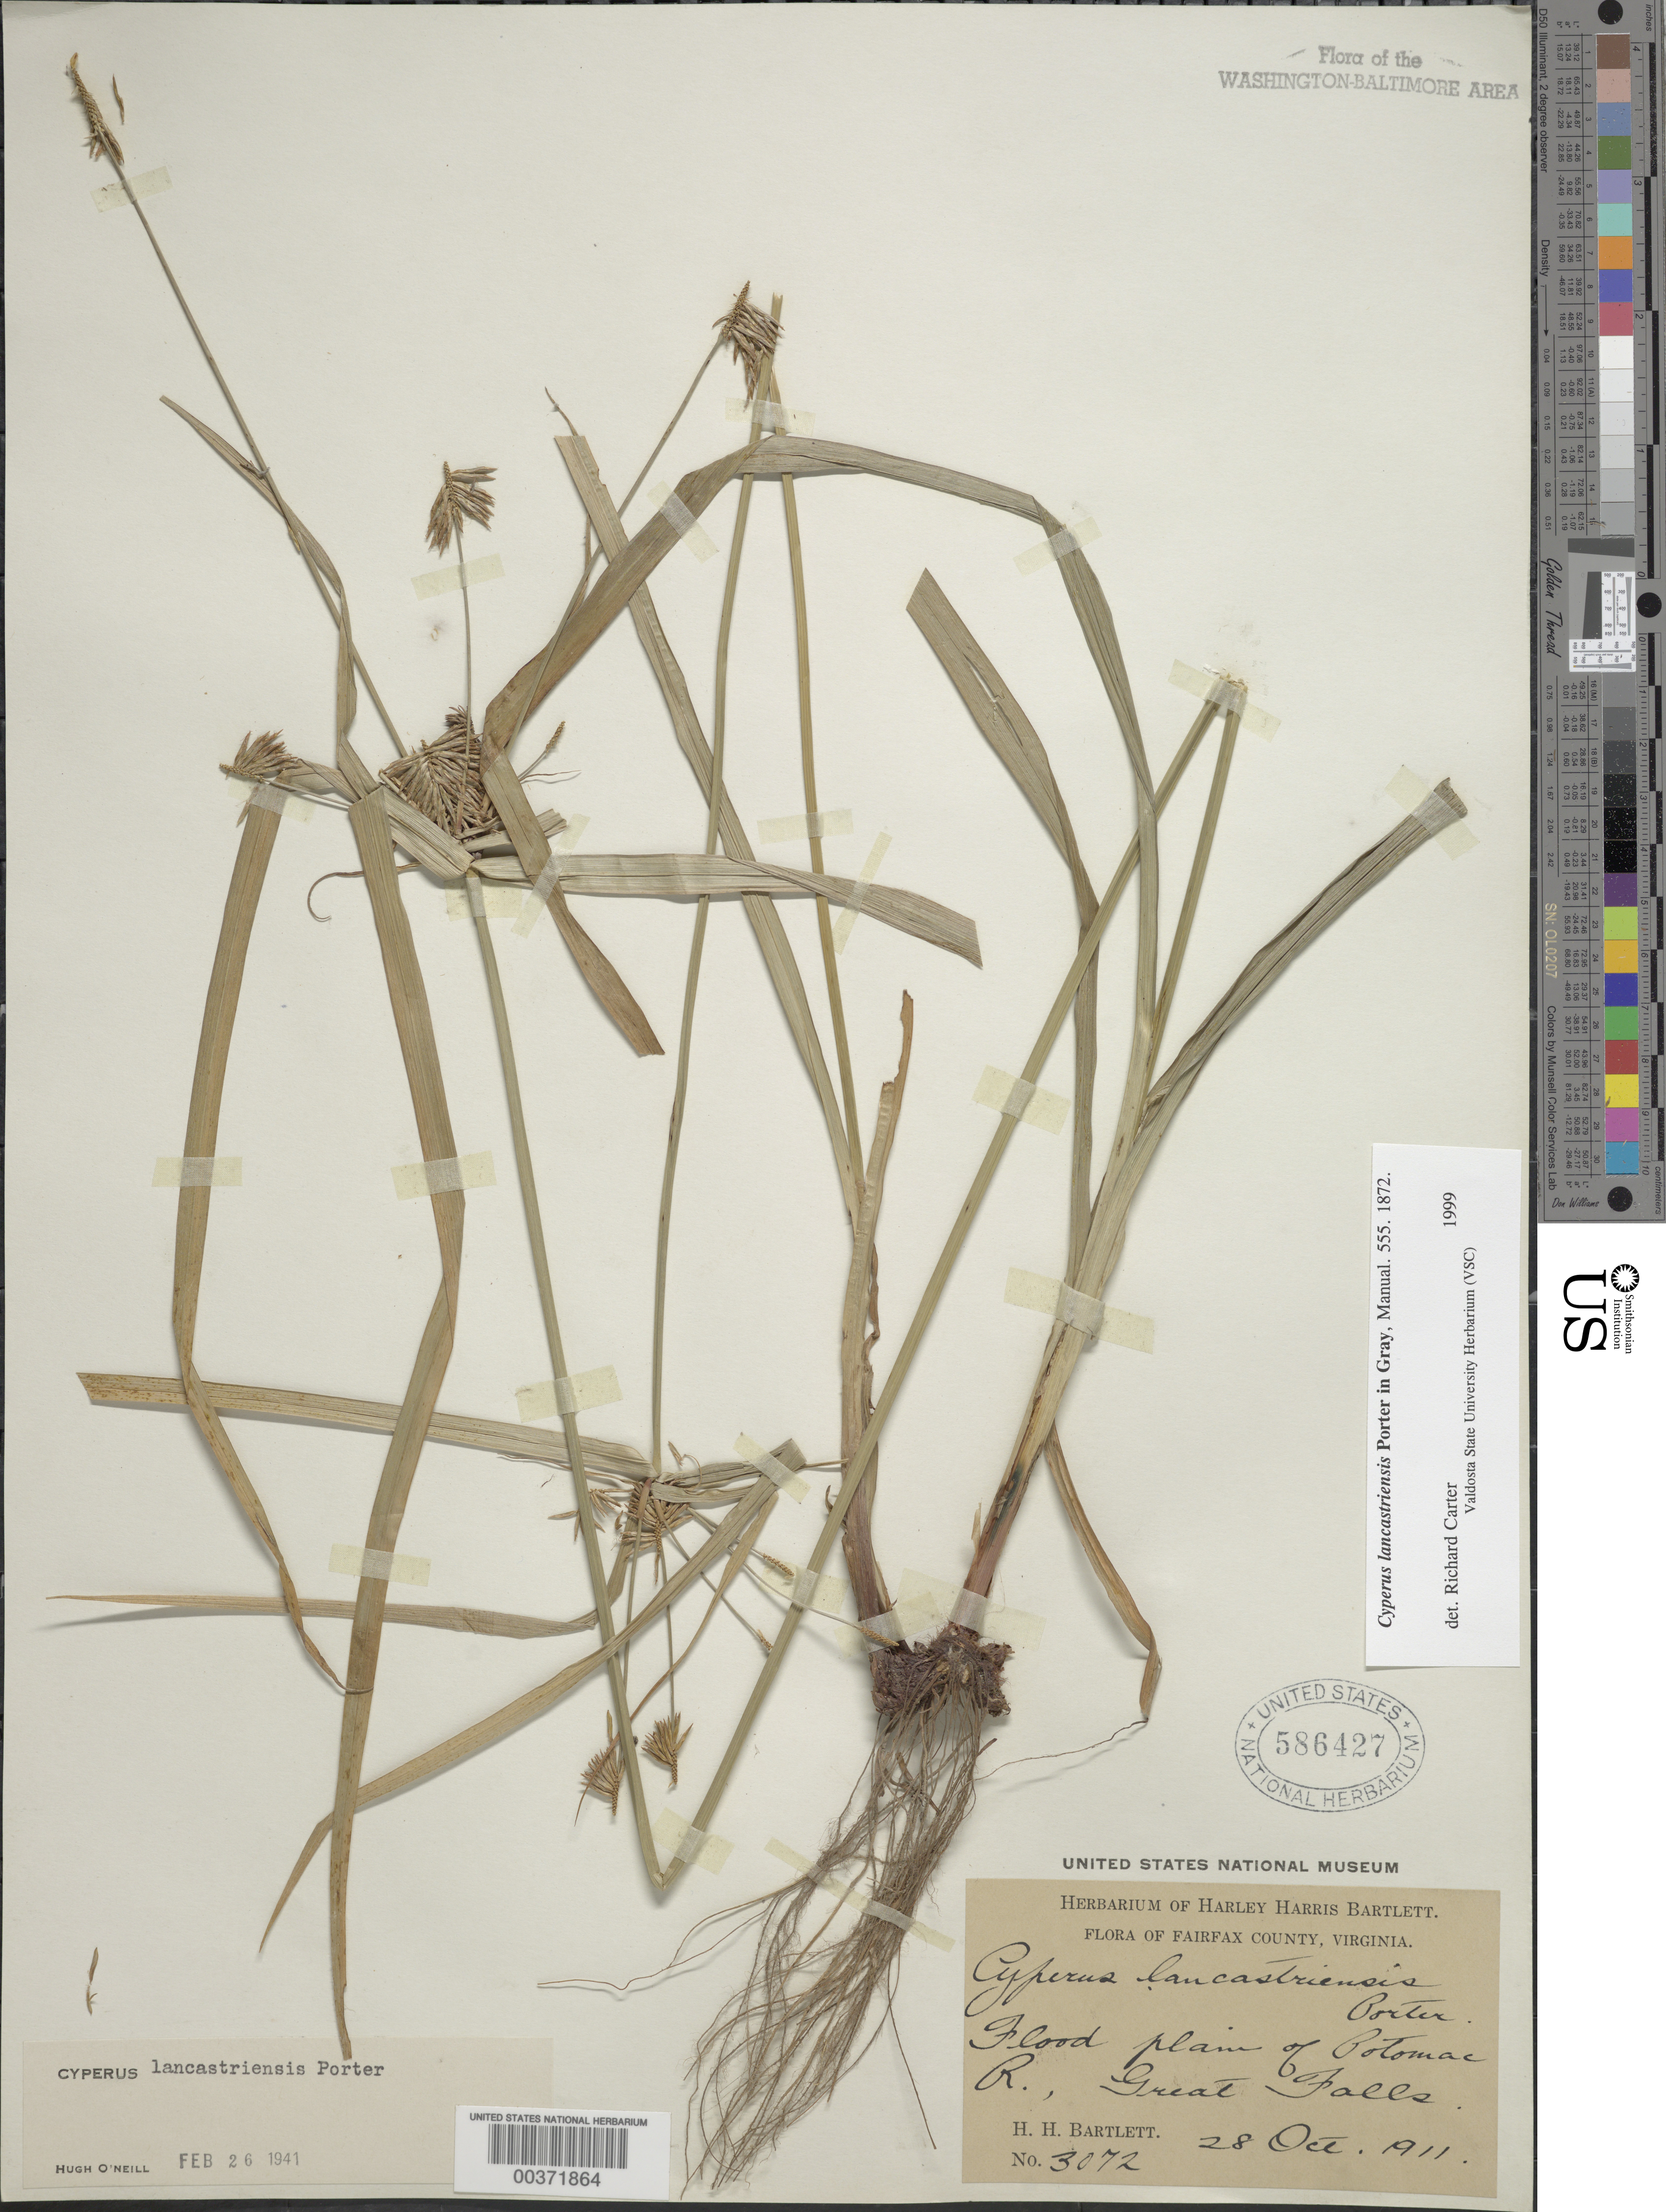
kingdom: Plantae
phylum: Tracheophyta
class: Liliopsida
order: Poales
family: Cyperaceae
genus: Cyperus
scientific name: Cyperus lancastriensis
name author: Porter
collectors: H. H. Bartlett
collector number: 3072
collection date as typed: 28 Oct 1911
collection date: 1911-10-28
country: United States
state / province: Virginia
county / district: Fairfax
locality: Great Falls C. & O. Canal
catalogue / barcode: US 586427